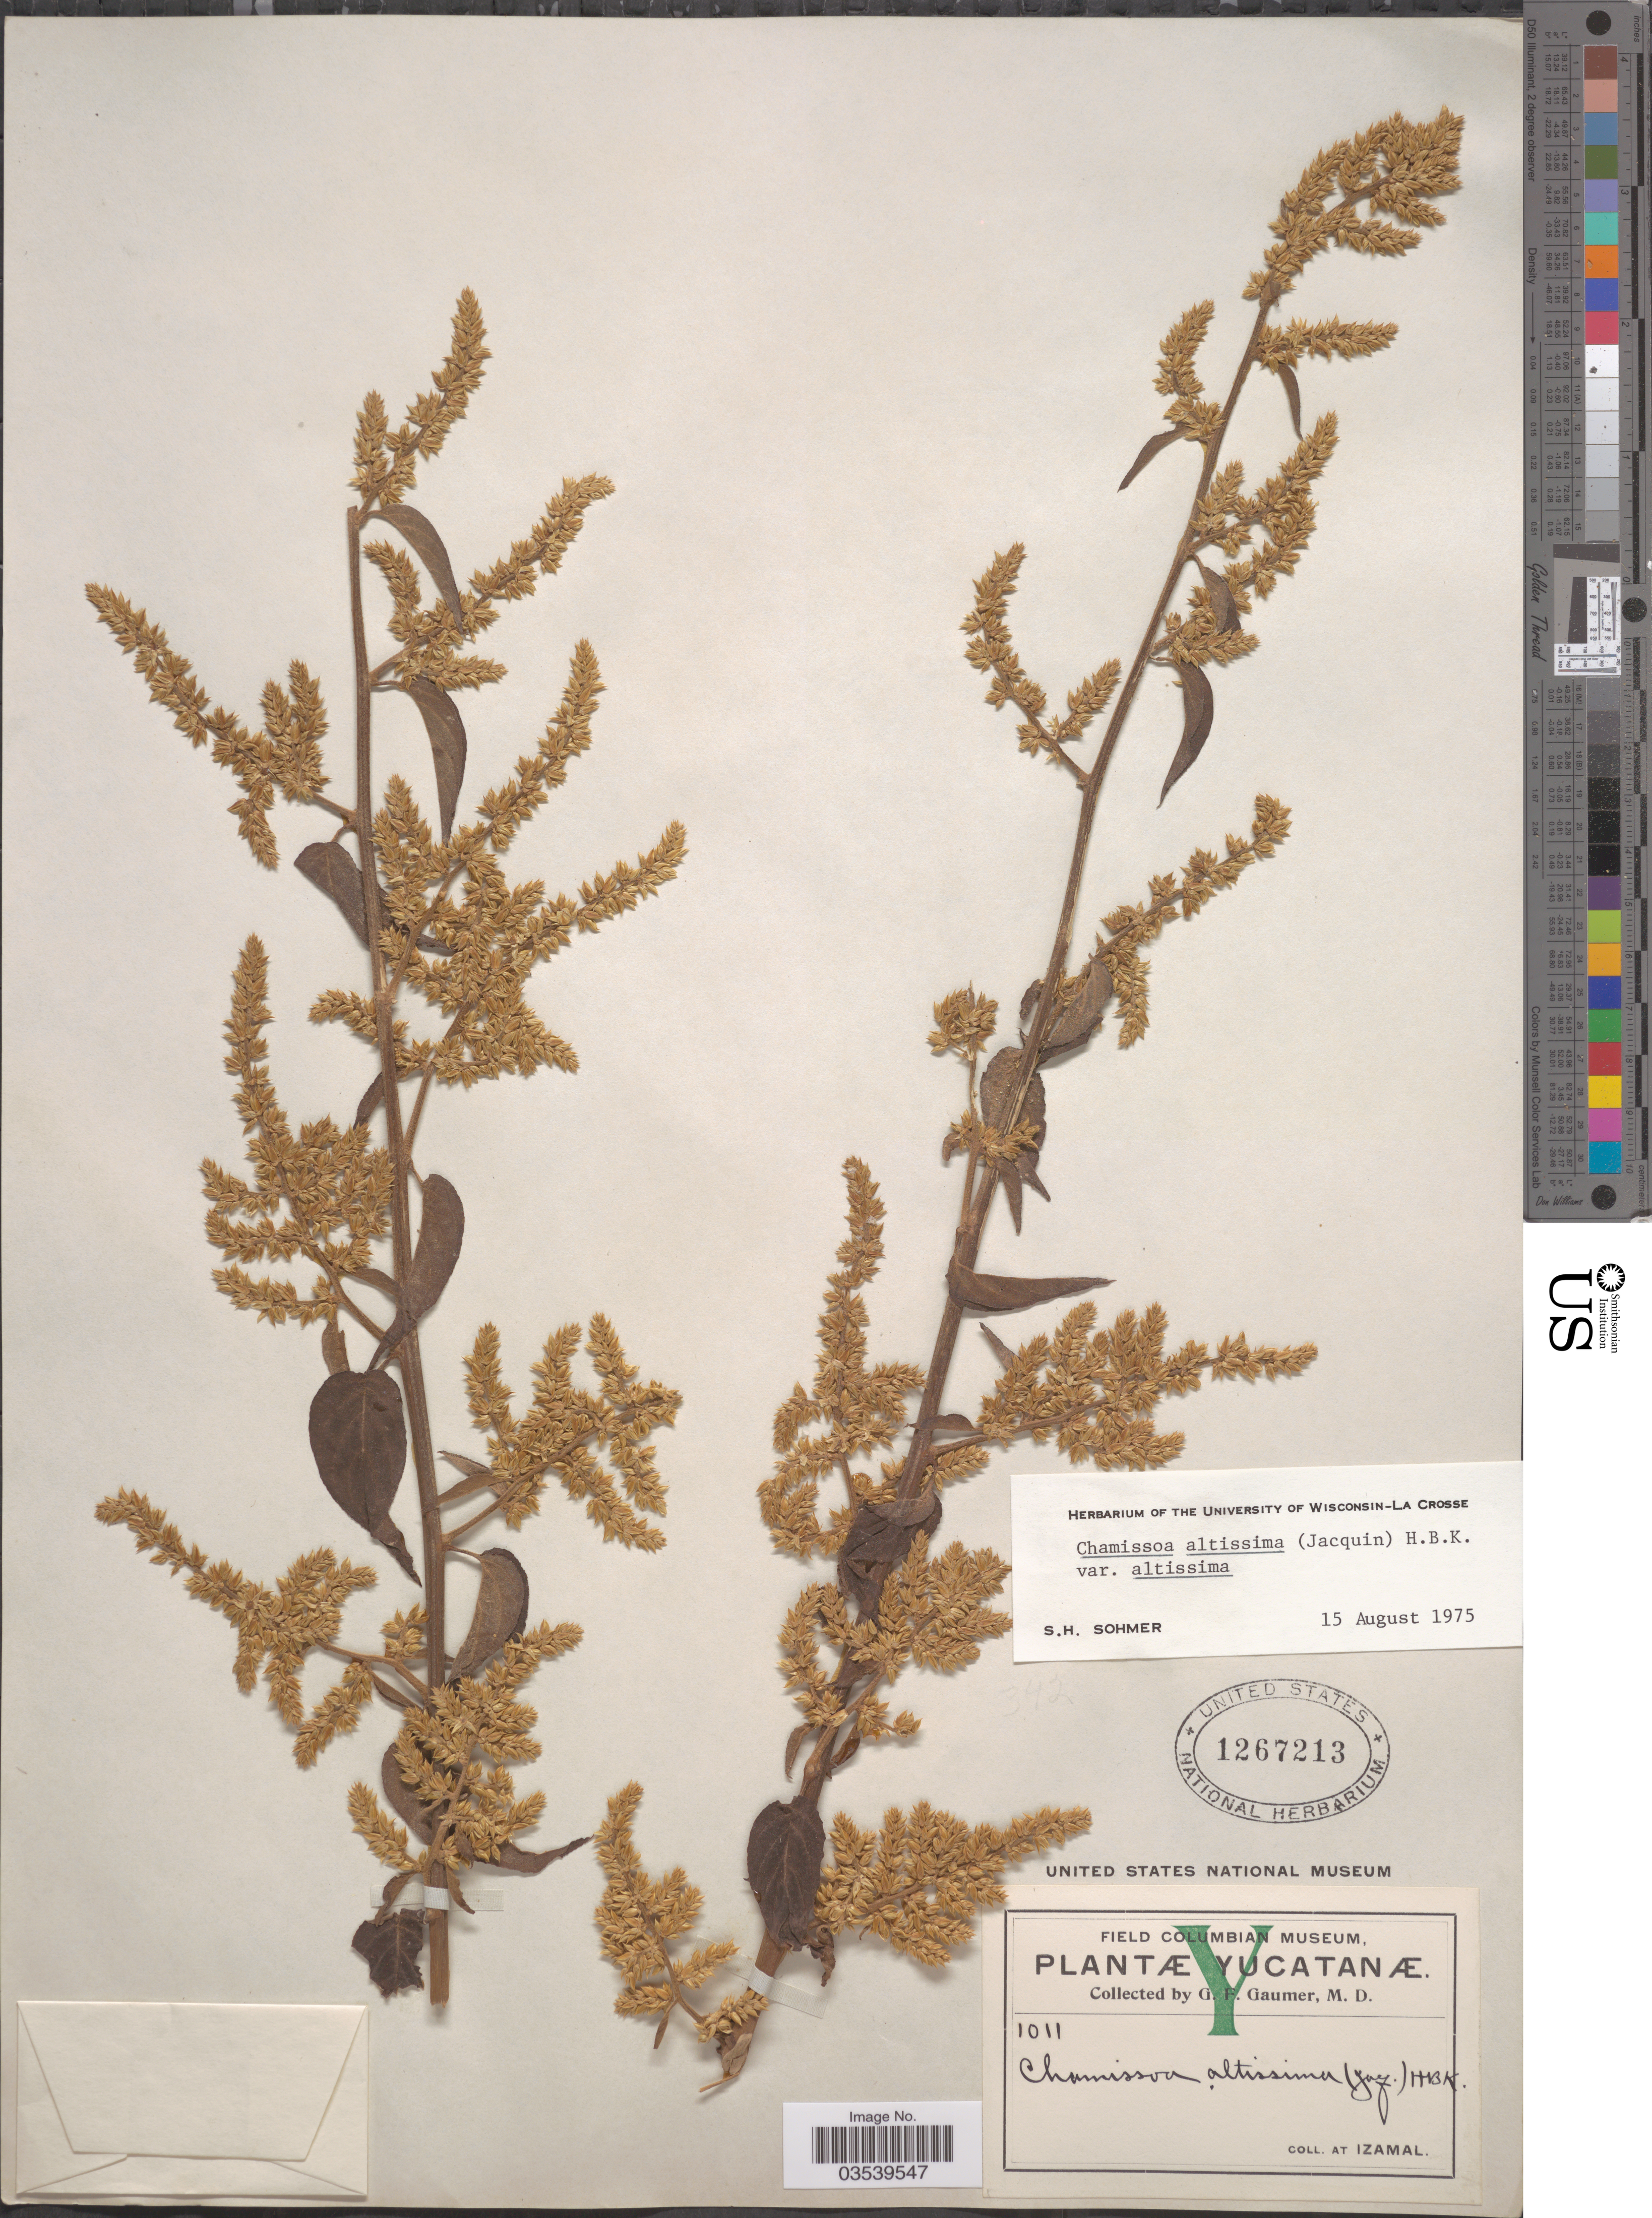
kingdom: Plantae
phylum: Tracheophyta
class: Magnoliopsida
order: Caryophyllales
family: Amaranthaceae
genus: Chamissoa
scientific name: Chamissoa altissima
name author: (Jacq.) Kunth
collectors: G. Guamer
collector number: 1011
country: Mexico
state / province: Yucatán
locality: At Izamal.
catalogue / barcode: US 1267213